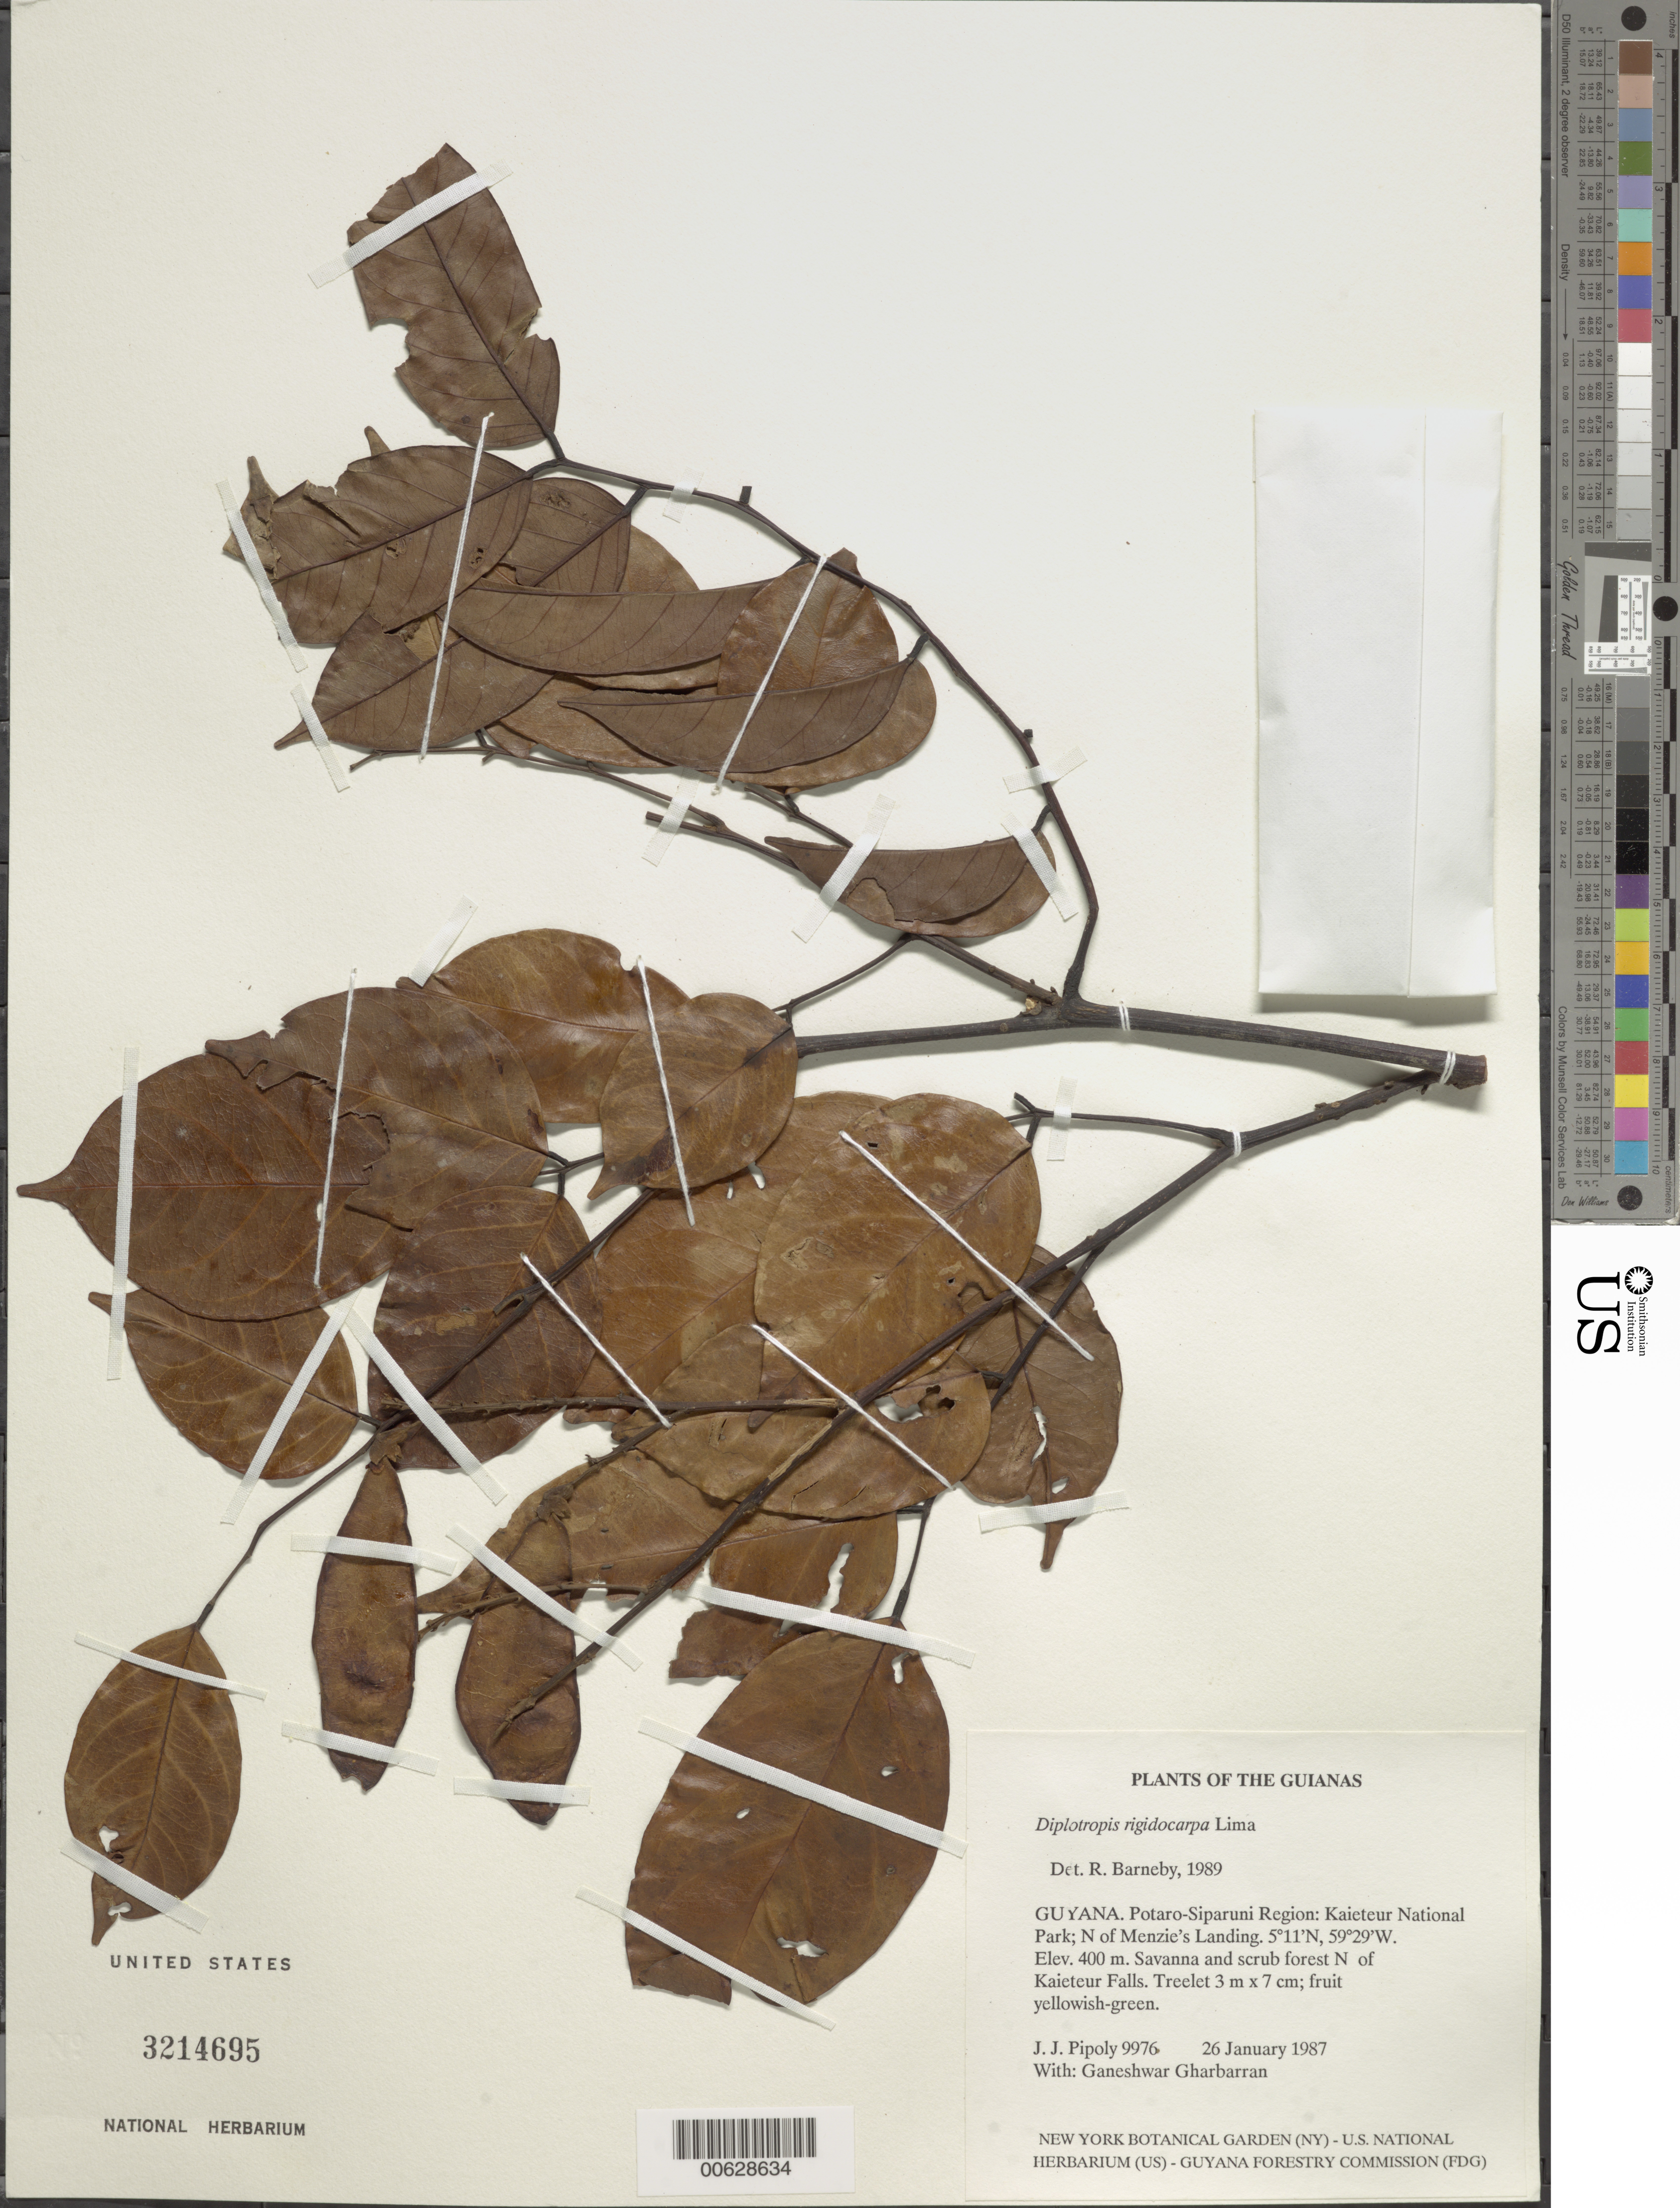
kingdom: Plantae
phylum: Tracheophyta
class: Magnoliopsida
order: Fabales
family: Fabaceae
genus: Diplotropis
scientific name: Diplotropis rigidocarpa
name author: H.C. Lima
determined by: Barneby, Rupert C., (NY)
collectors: J. J. Pipoly & G. Gharbarran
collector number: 9976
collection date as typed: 26 January 1987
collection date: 1987-01-26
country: Guyana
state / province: Potaro-Siparuni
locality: Kaieteur National Park; N of Menzie's Landing and Kaieteur Falls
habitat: Savanna and scrub forest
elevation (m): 400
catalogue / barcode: US 3214695